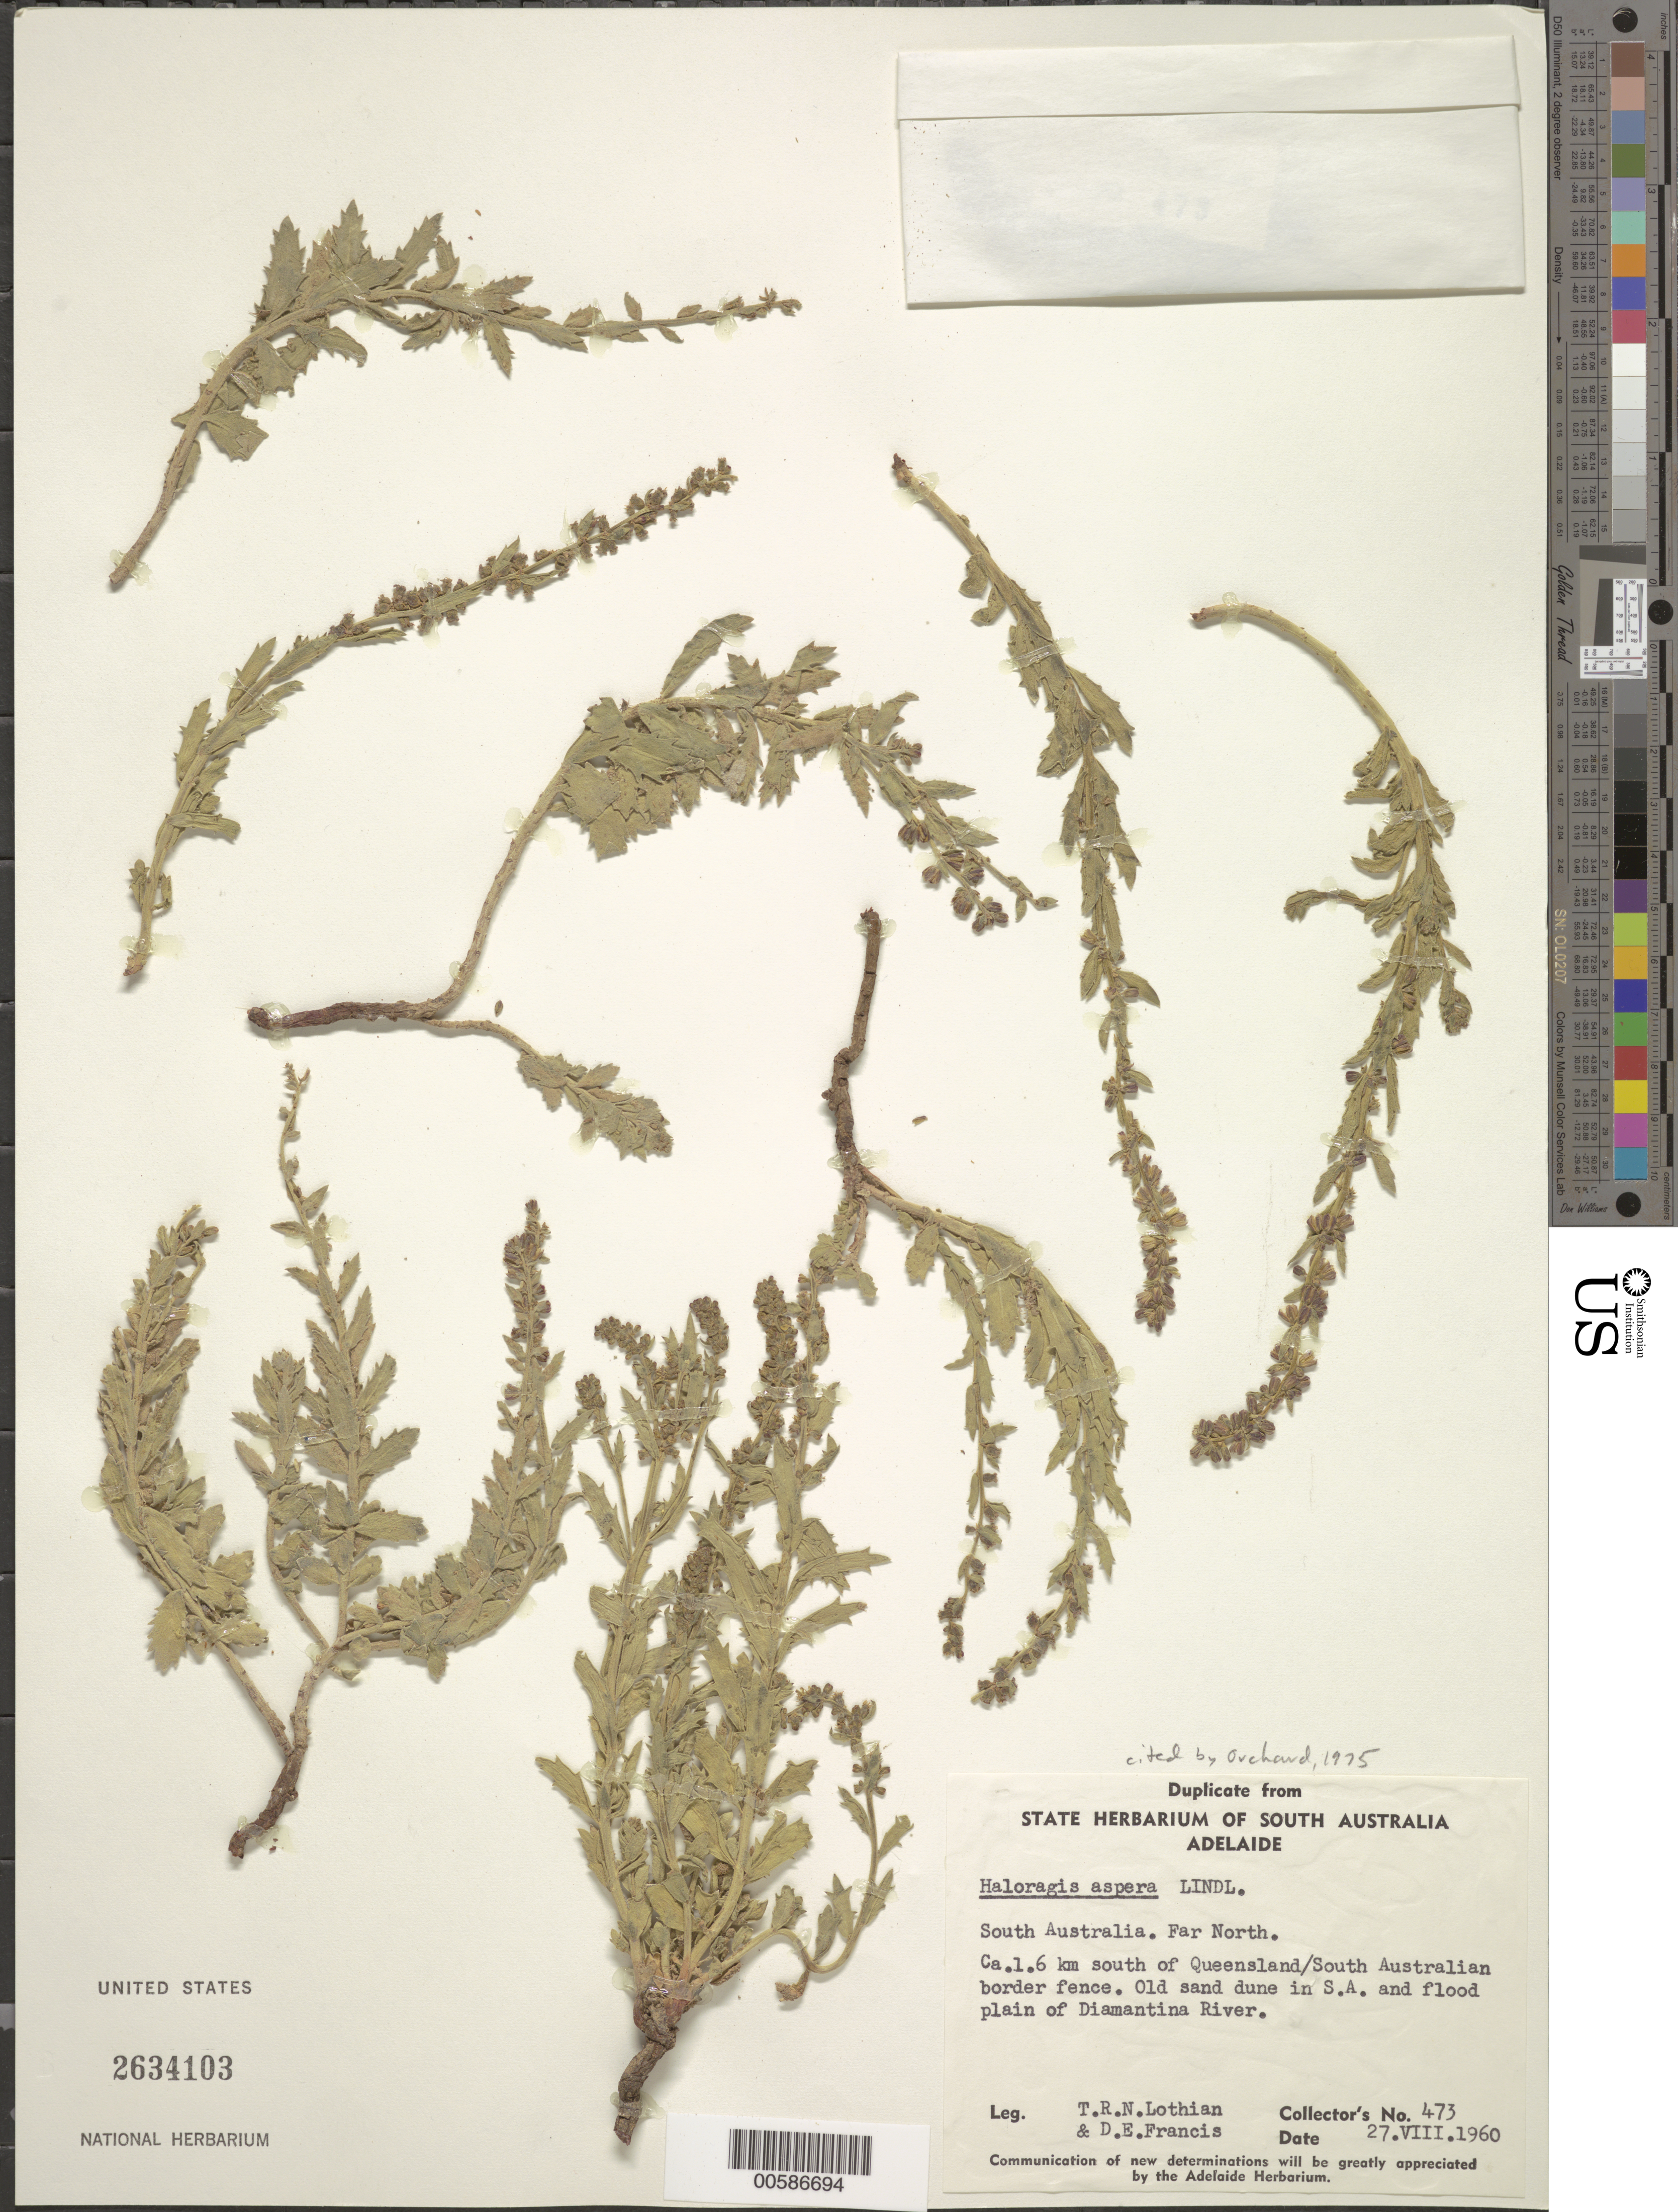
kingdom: Plantae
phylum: Tracheophyta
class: Magnoliopsida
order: Saxifragales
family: Haloragaceae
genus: Haloragis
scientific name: Haloragis aspera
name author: Lindl.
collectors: T. Lothian & D. Francis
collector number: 473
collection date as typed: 27 Aug 1960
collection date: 1960-08-27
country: Australia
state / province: South Australia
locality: Far North, south of Queensland/South Australian border fence, Diamantina River flood plain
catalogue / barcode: US 2634103